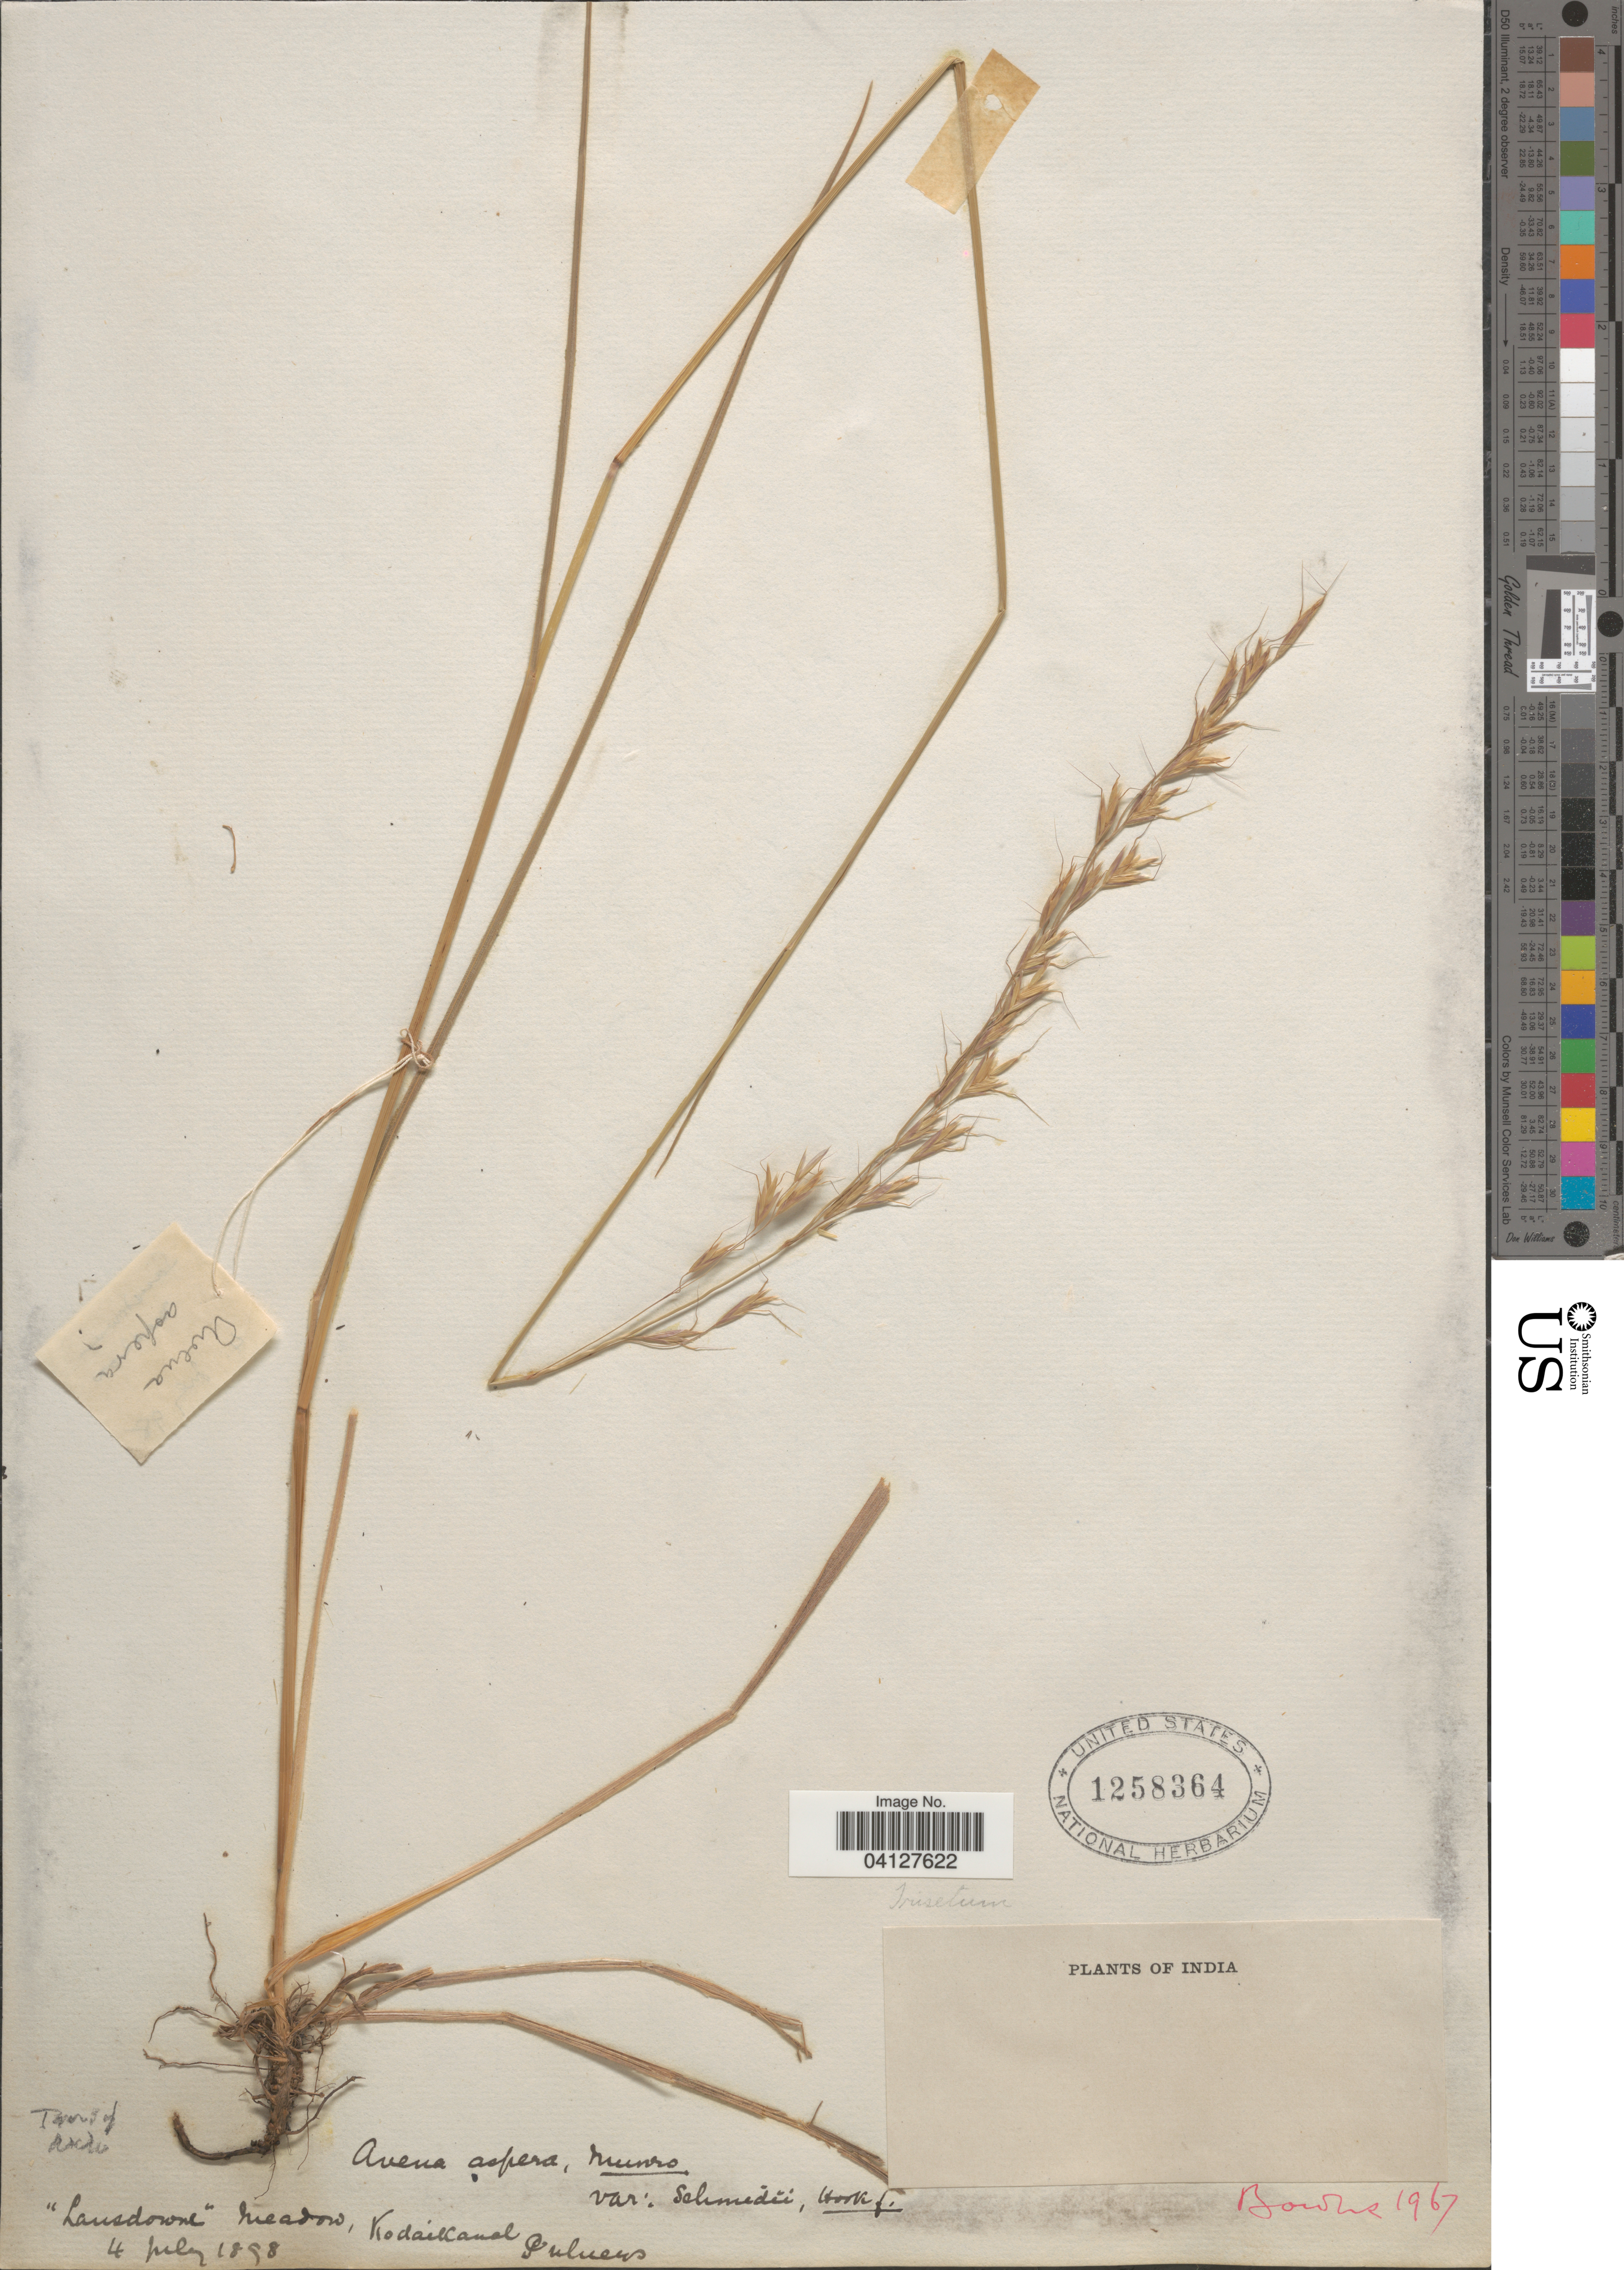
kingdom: Plantae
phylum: Tracheophyta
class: Liliopsida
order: Poales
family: Poaceae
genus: Avena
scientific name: Avena aspera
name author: Munro ex Thwaites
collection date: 1898-07-04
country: India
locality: Lansdowne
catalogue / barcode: US 1259364